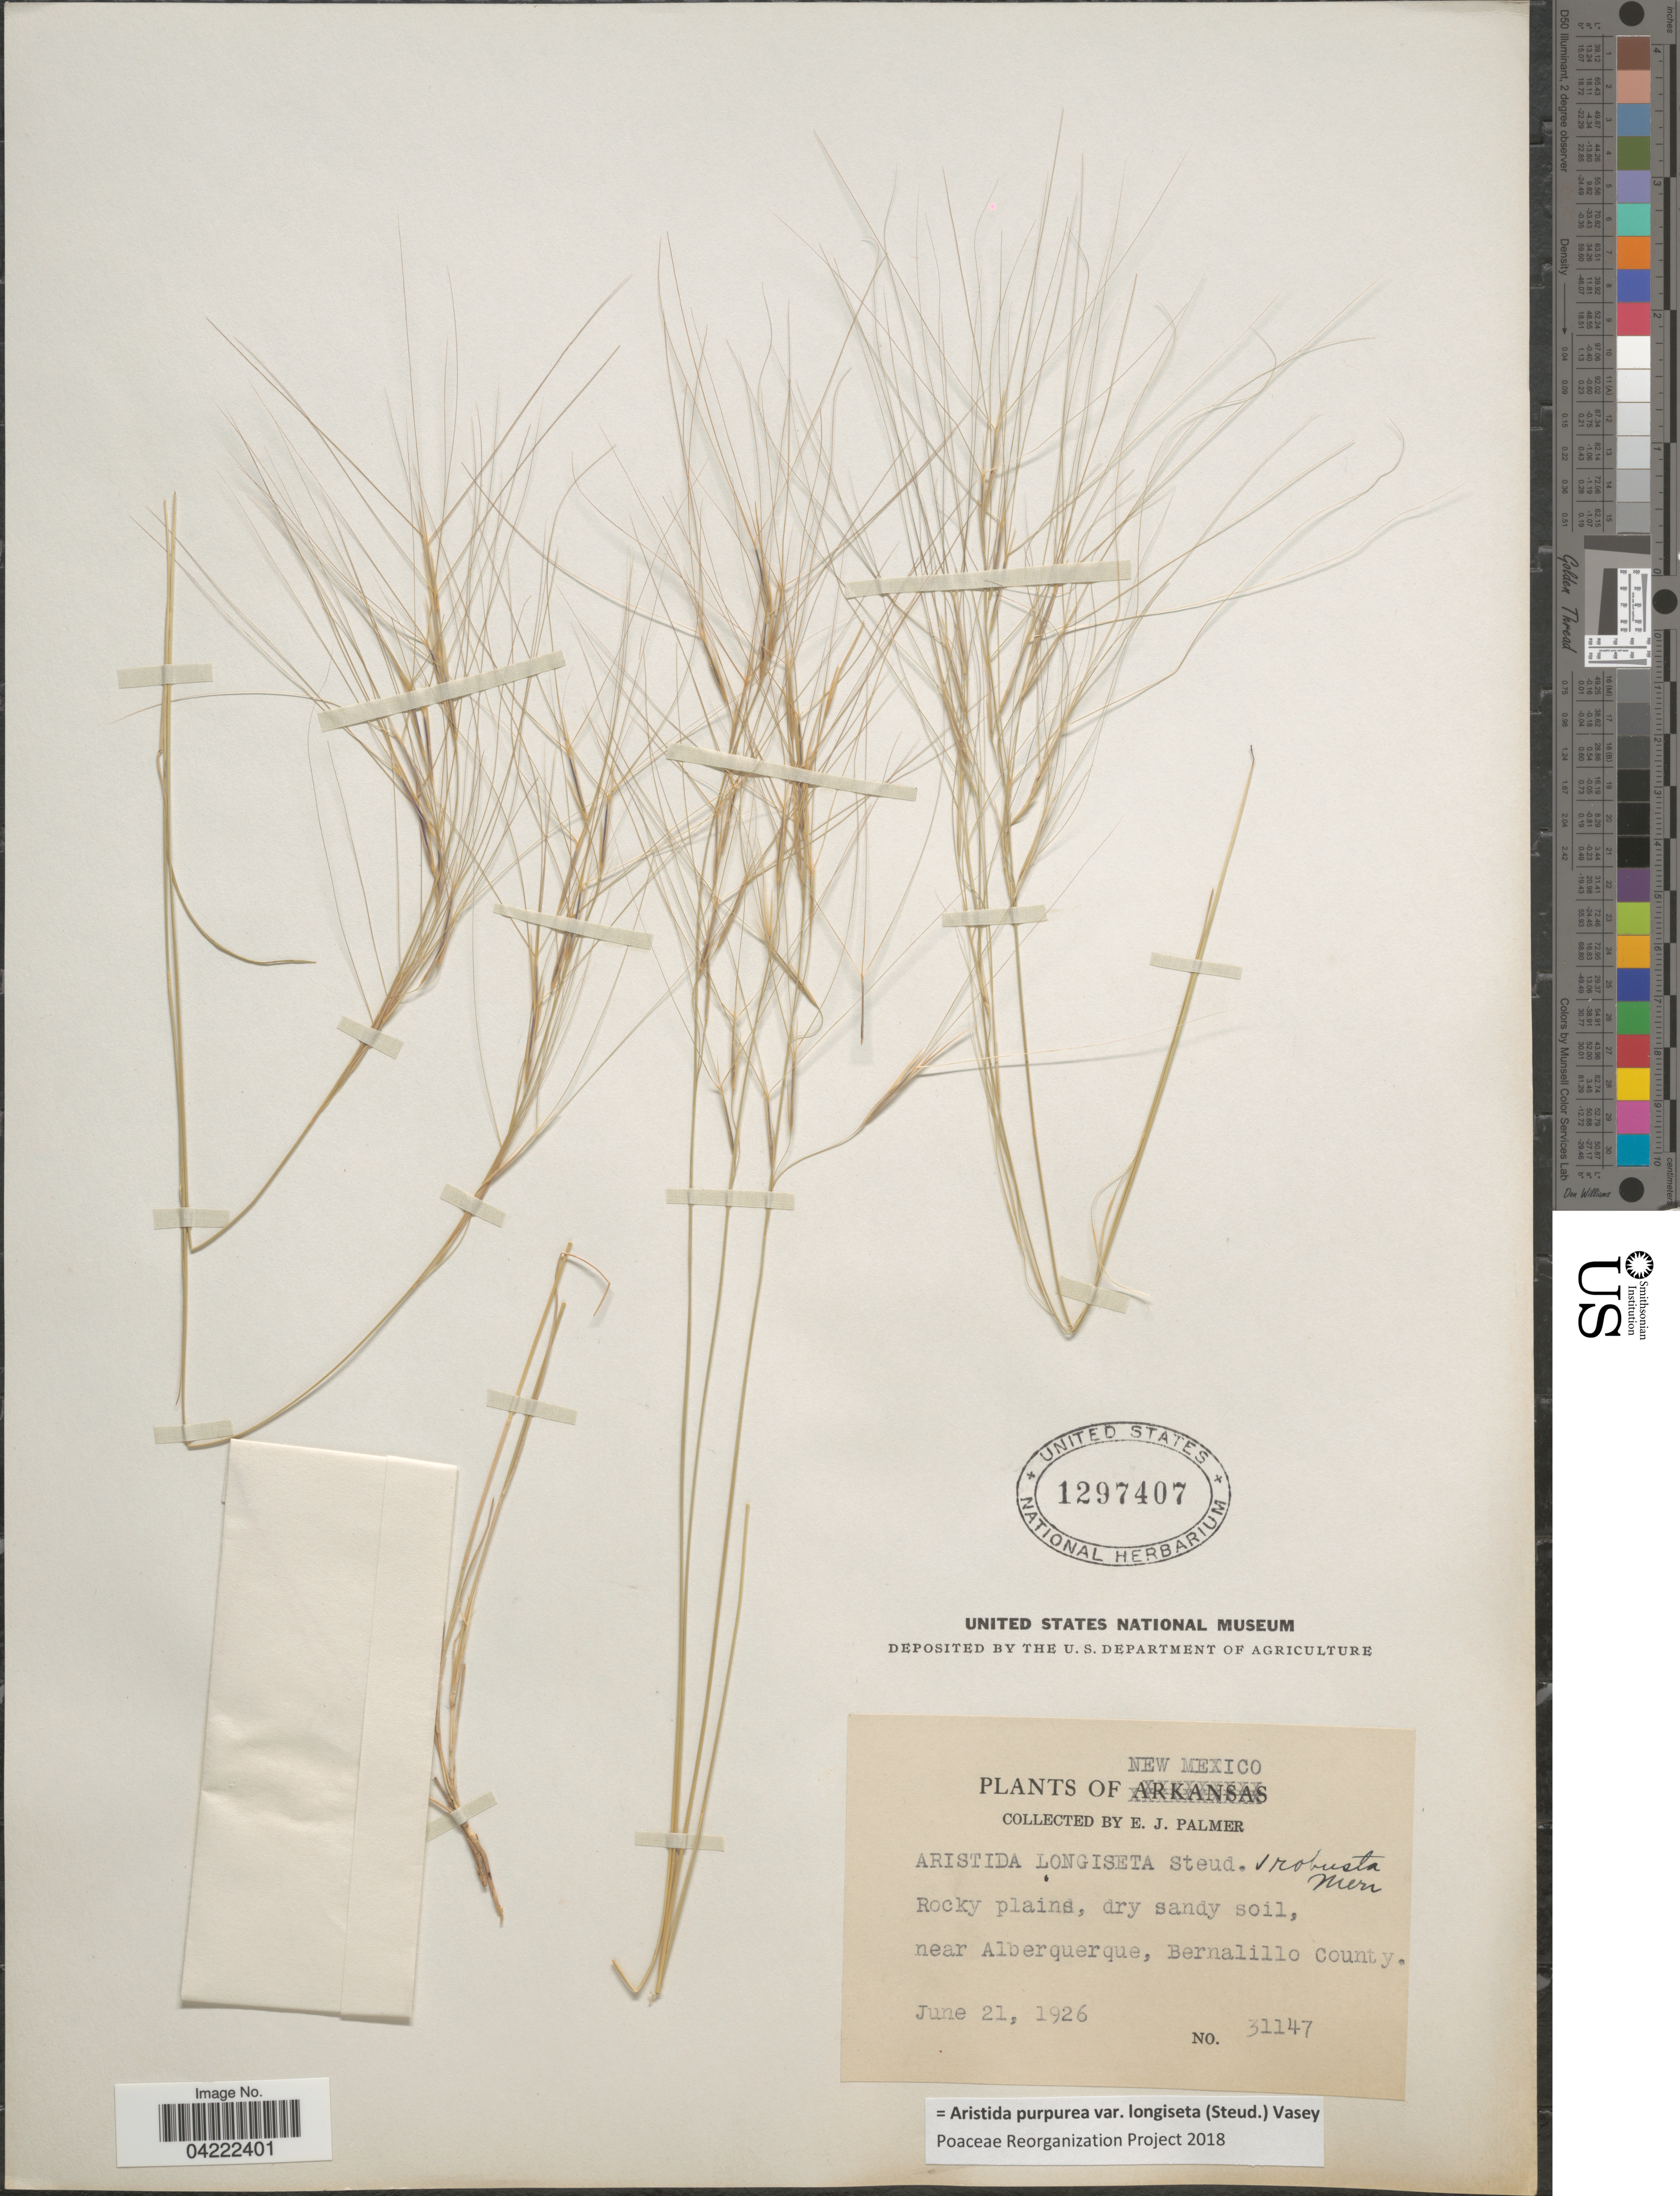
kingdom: Plantae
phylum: Tracheophyta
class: Liliopsida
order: Poales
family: Poaceae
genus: Aristida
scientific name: Aristida purpurea var. longiseta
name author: (Steud.) Vasey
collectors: E. J. Palmer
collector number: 31147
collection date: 1926-06-21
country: United States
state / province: New Mexico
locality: Rocky plains, dry sandy soil, near Albuquerque, Bernalillo County.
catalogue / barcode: US 1297407